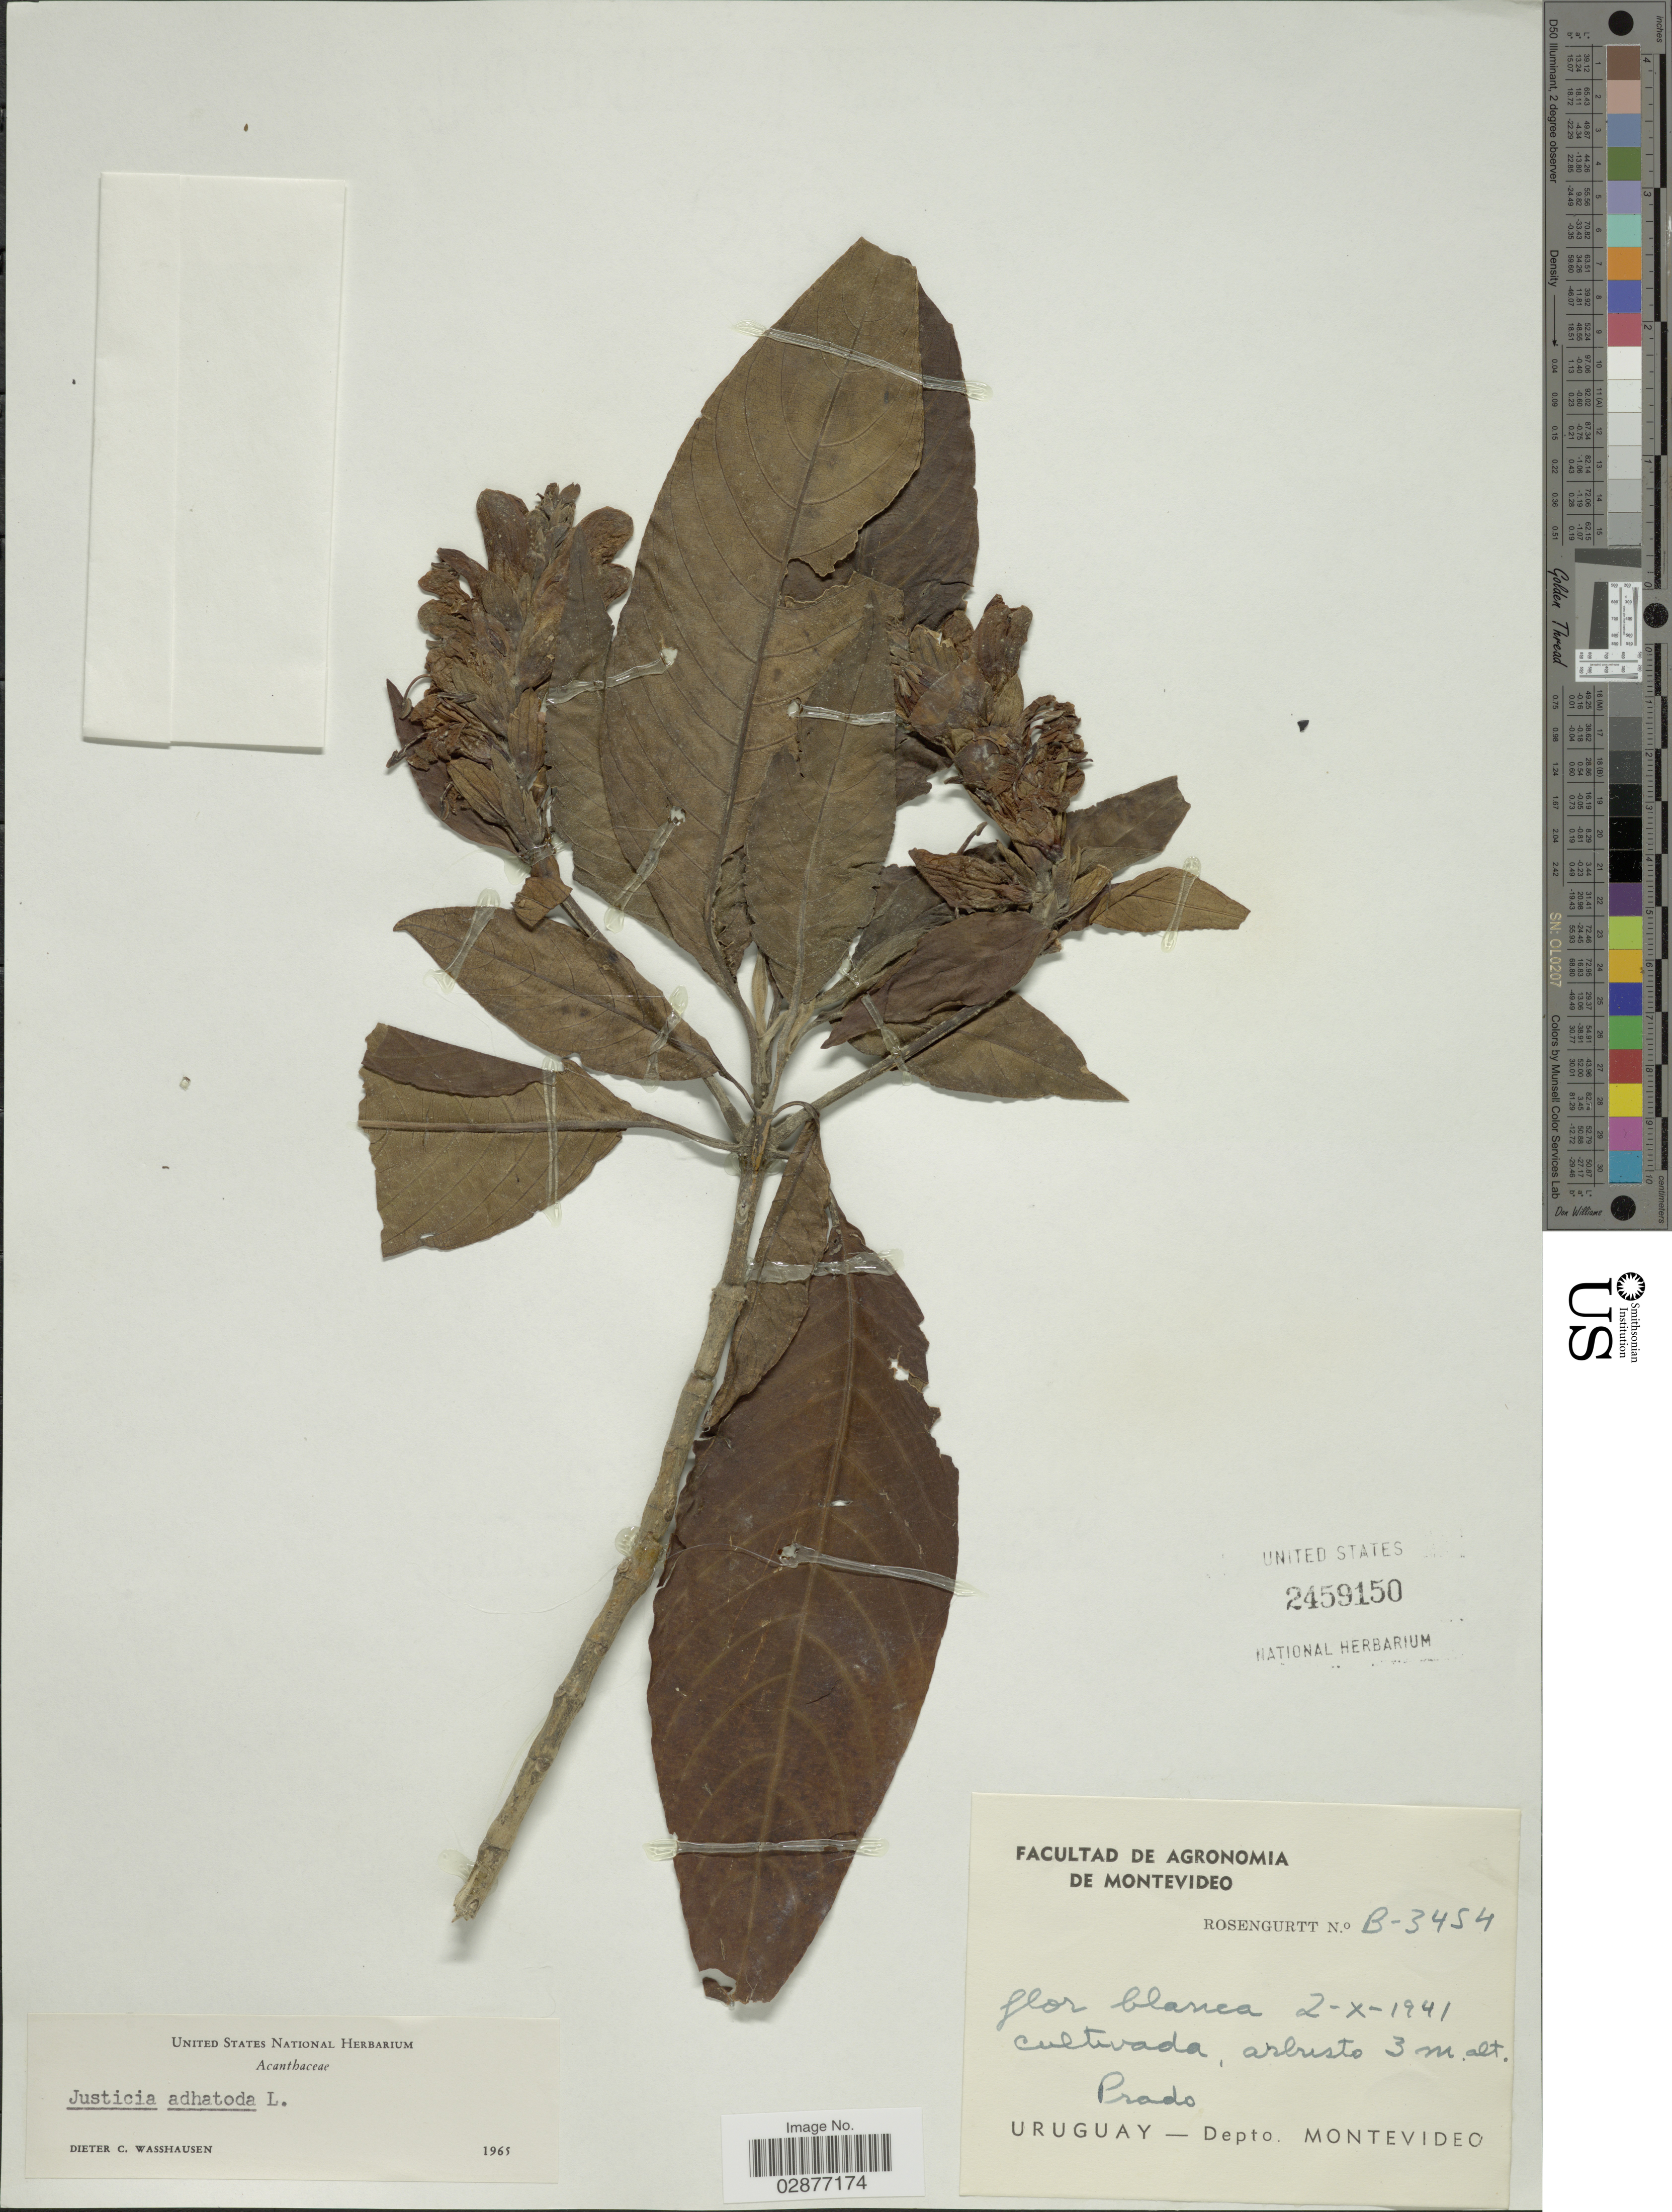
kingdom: Plantae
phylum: Tracheophyta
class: Magnoliopsida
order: Lamiales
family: Acanthaceae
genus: Justicia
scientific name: Justicia adhatoda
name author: L.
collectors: Rosengurtt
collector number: B-3454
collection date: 1941-10-02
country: Uruguay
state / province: Montevideo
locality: Prado. Depto. Montevideo.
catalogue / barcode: US 2459150